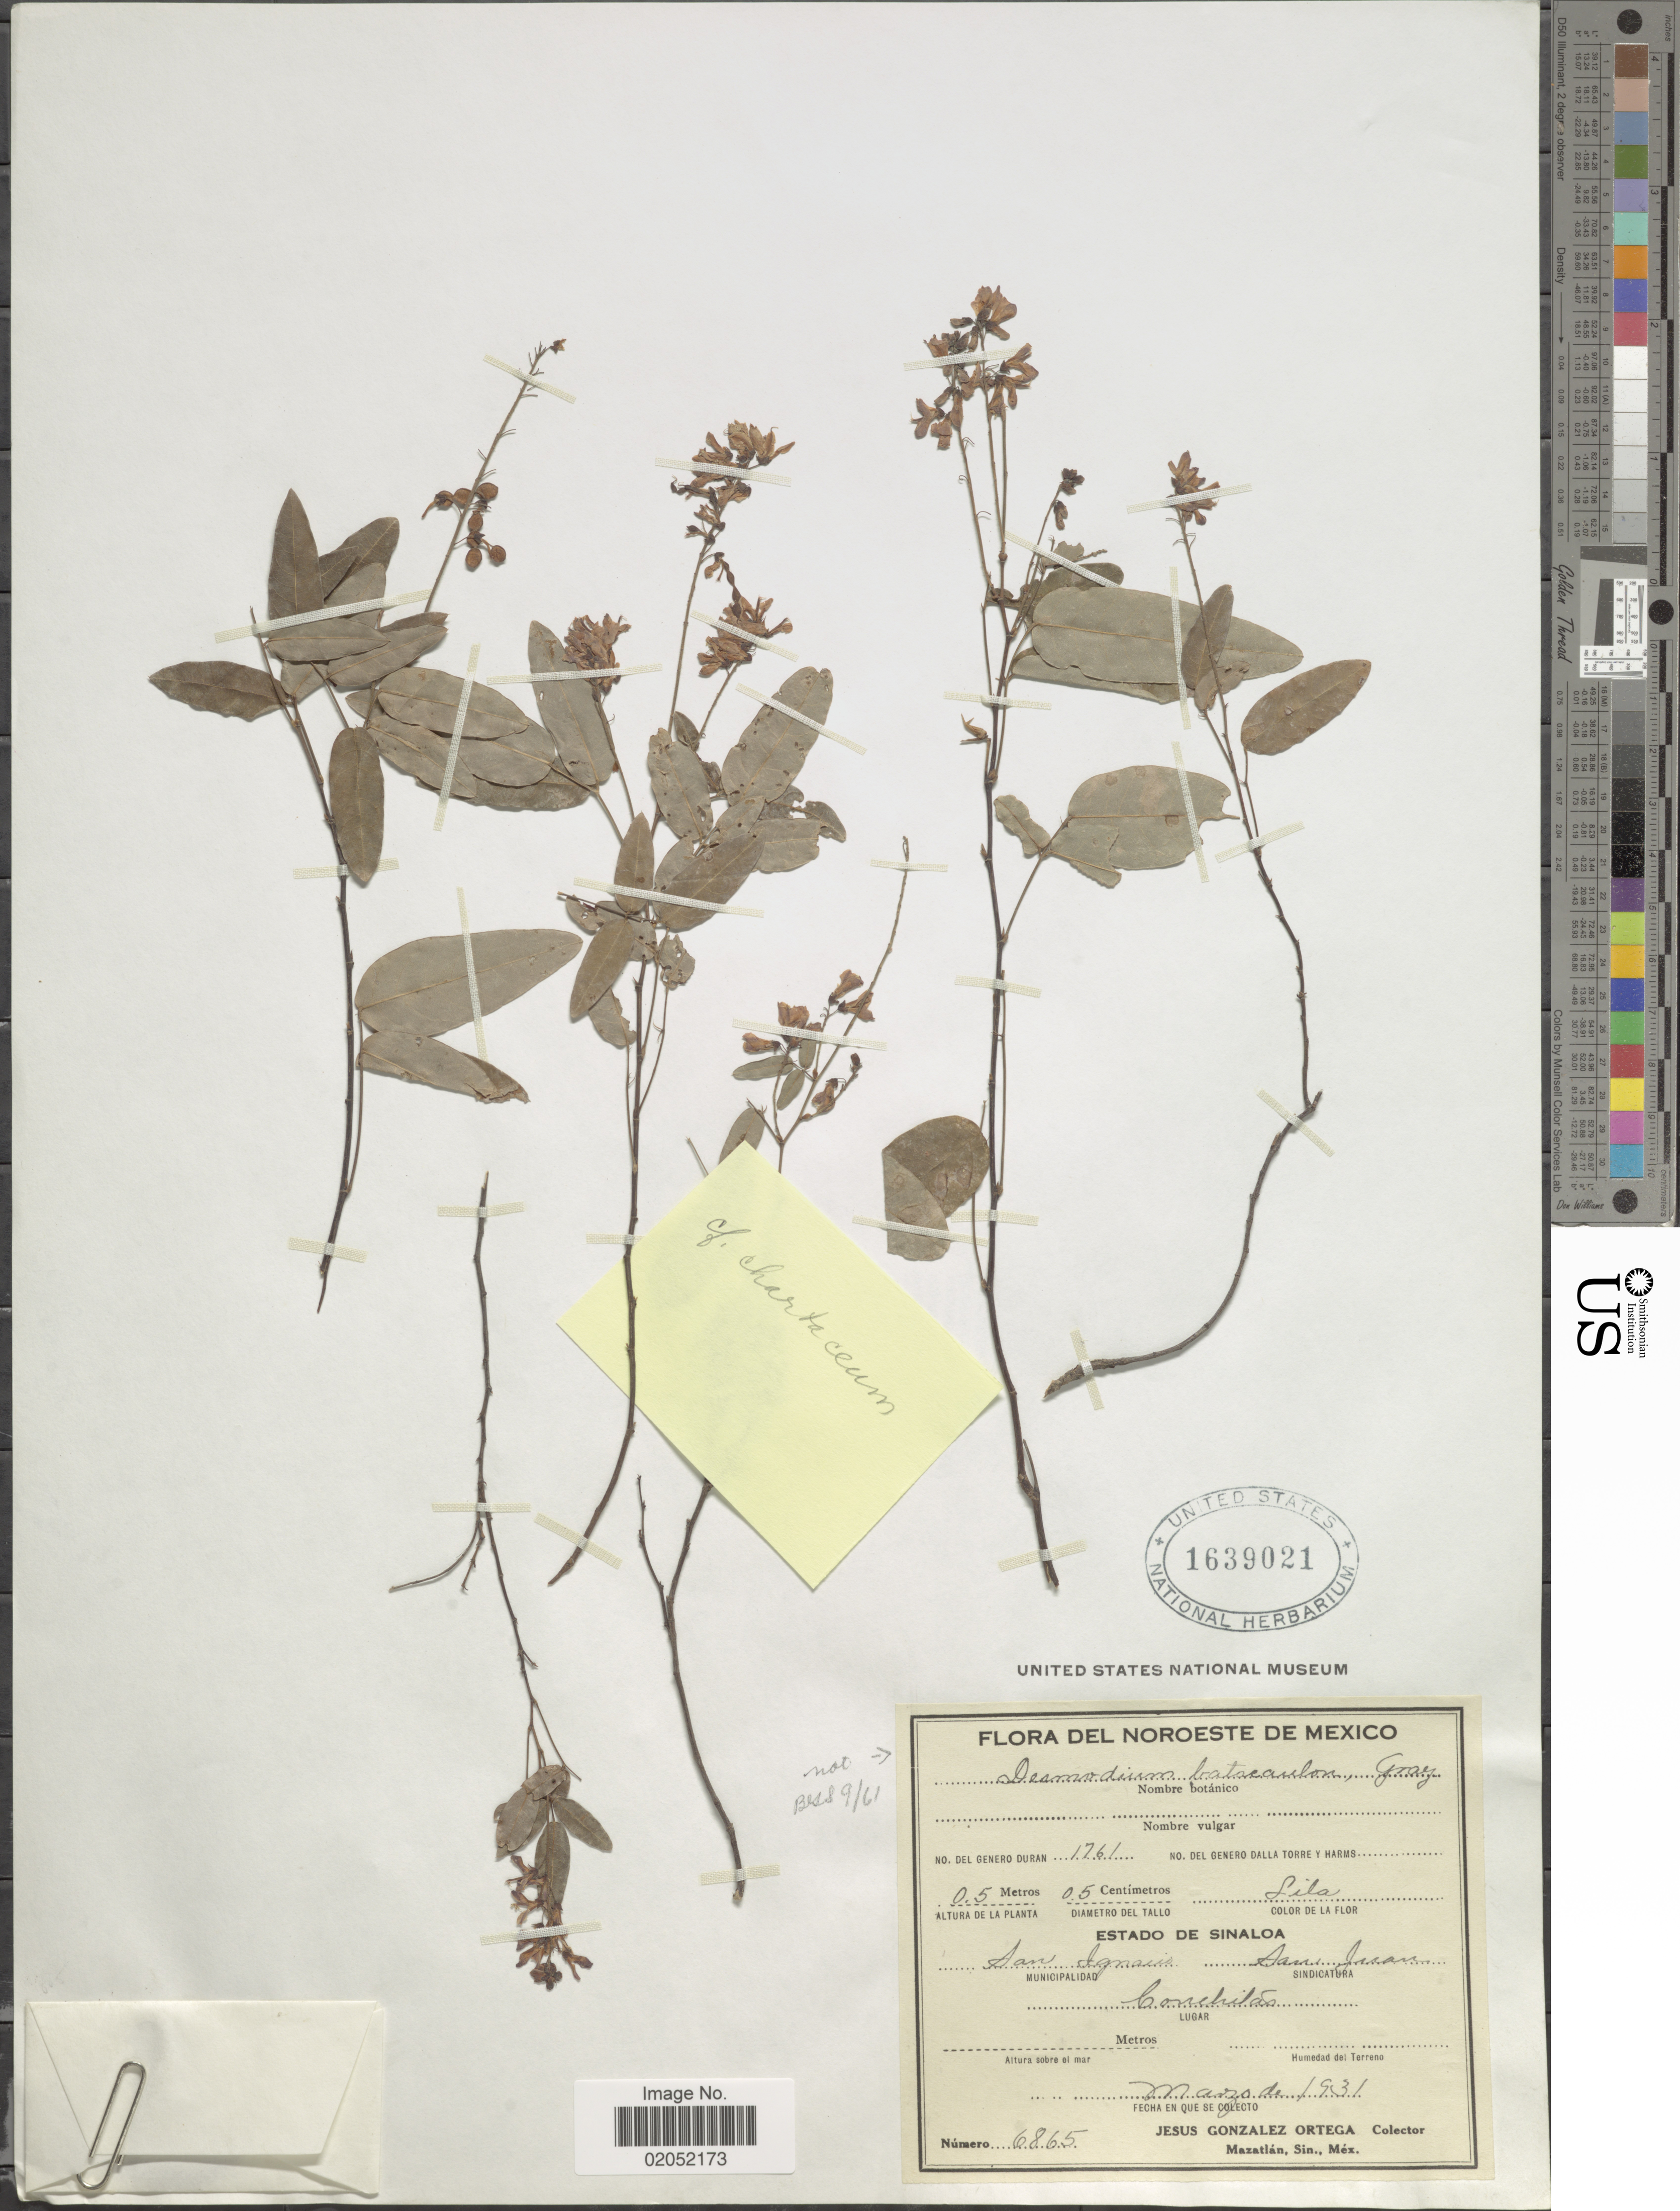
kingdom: Plantae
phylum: Tracheophyta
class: Magnoliopsida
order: Fabales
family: Fabaceae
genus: Desmodium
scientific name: Desmodium chartaceum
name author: Brandegee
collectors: J. Ortega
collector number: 6865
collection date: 1931-03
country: Mexico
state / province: Sinaloa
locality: Estado de Sinaloa. San Ignacio, San Juan. Conchitas.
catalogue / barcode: US 1639021